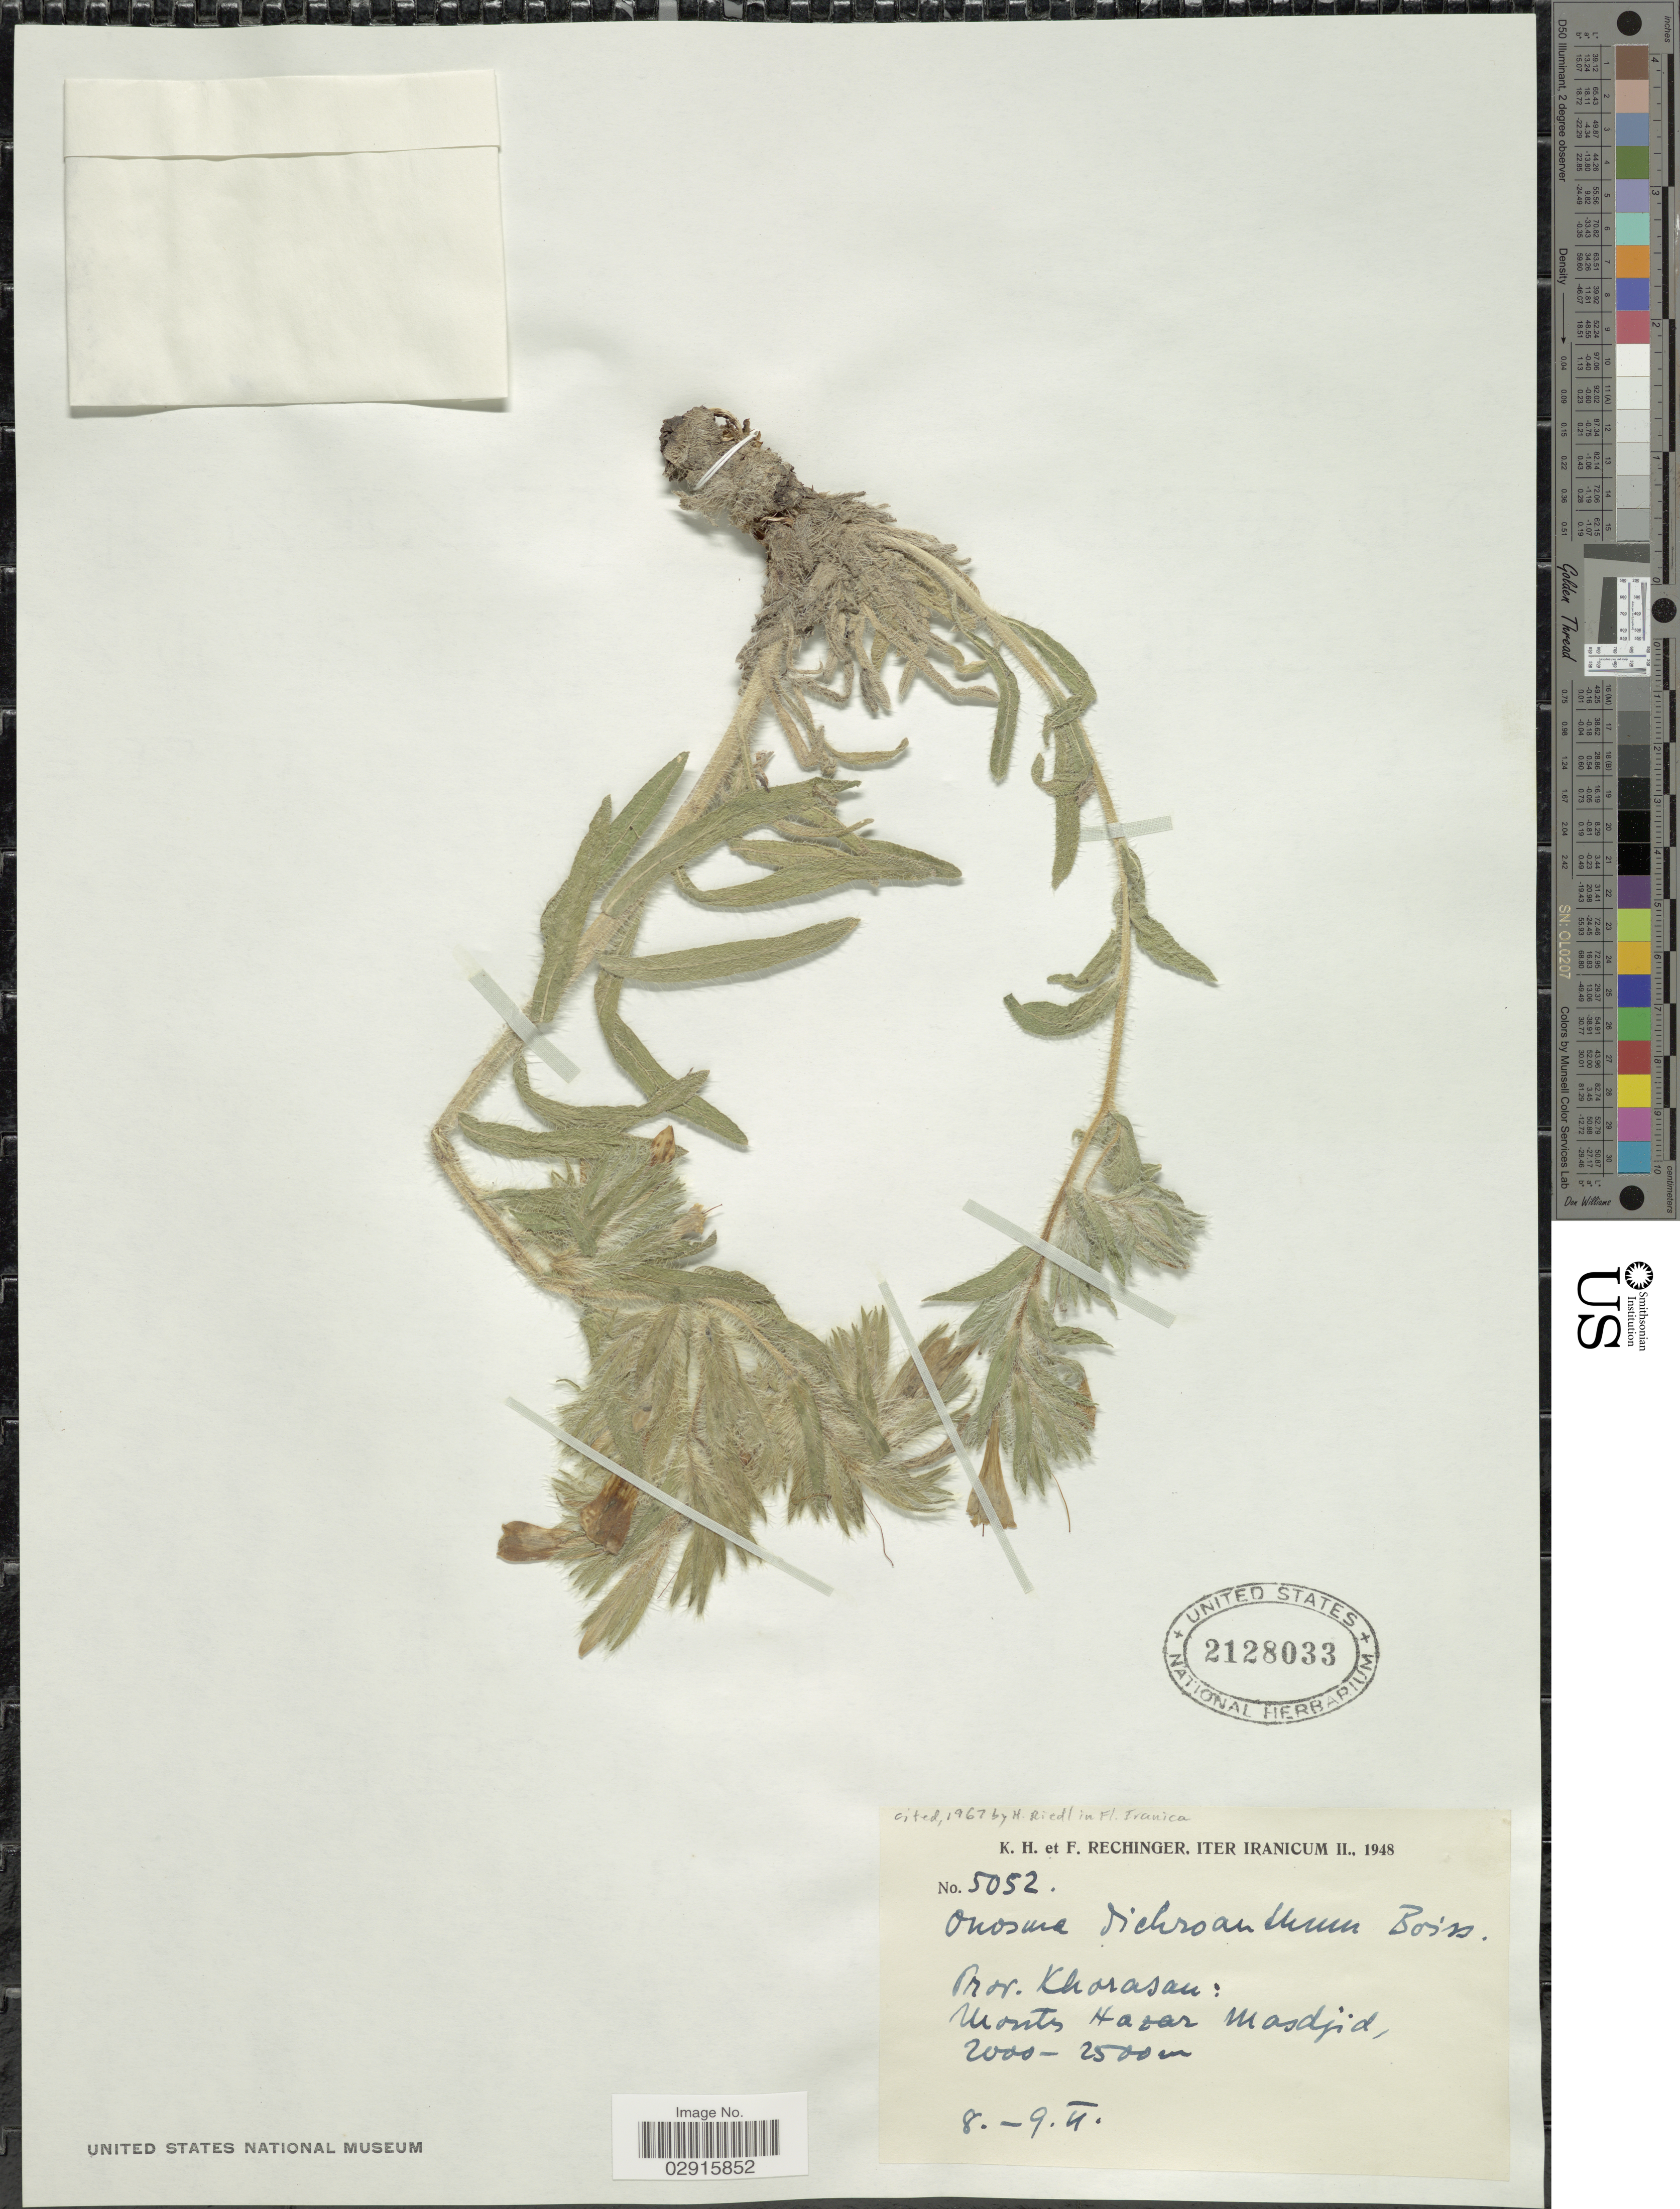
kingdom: Plantae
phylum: Tracheophyta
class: Magnoliopsida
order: Boraginales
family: Boraginaceae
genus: Onosma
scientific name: Onosma dichroantha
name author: Boiss.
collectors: K. H. Rechinger & F. Rechinger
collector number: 5052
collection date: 1948-02-08/1948-02-09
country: Iran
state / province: Khorasan [obsolete]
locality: Iter Iranicum. Monts Habar [interpreted] Masdjid.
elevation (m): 2000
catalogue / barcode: US 2128033